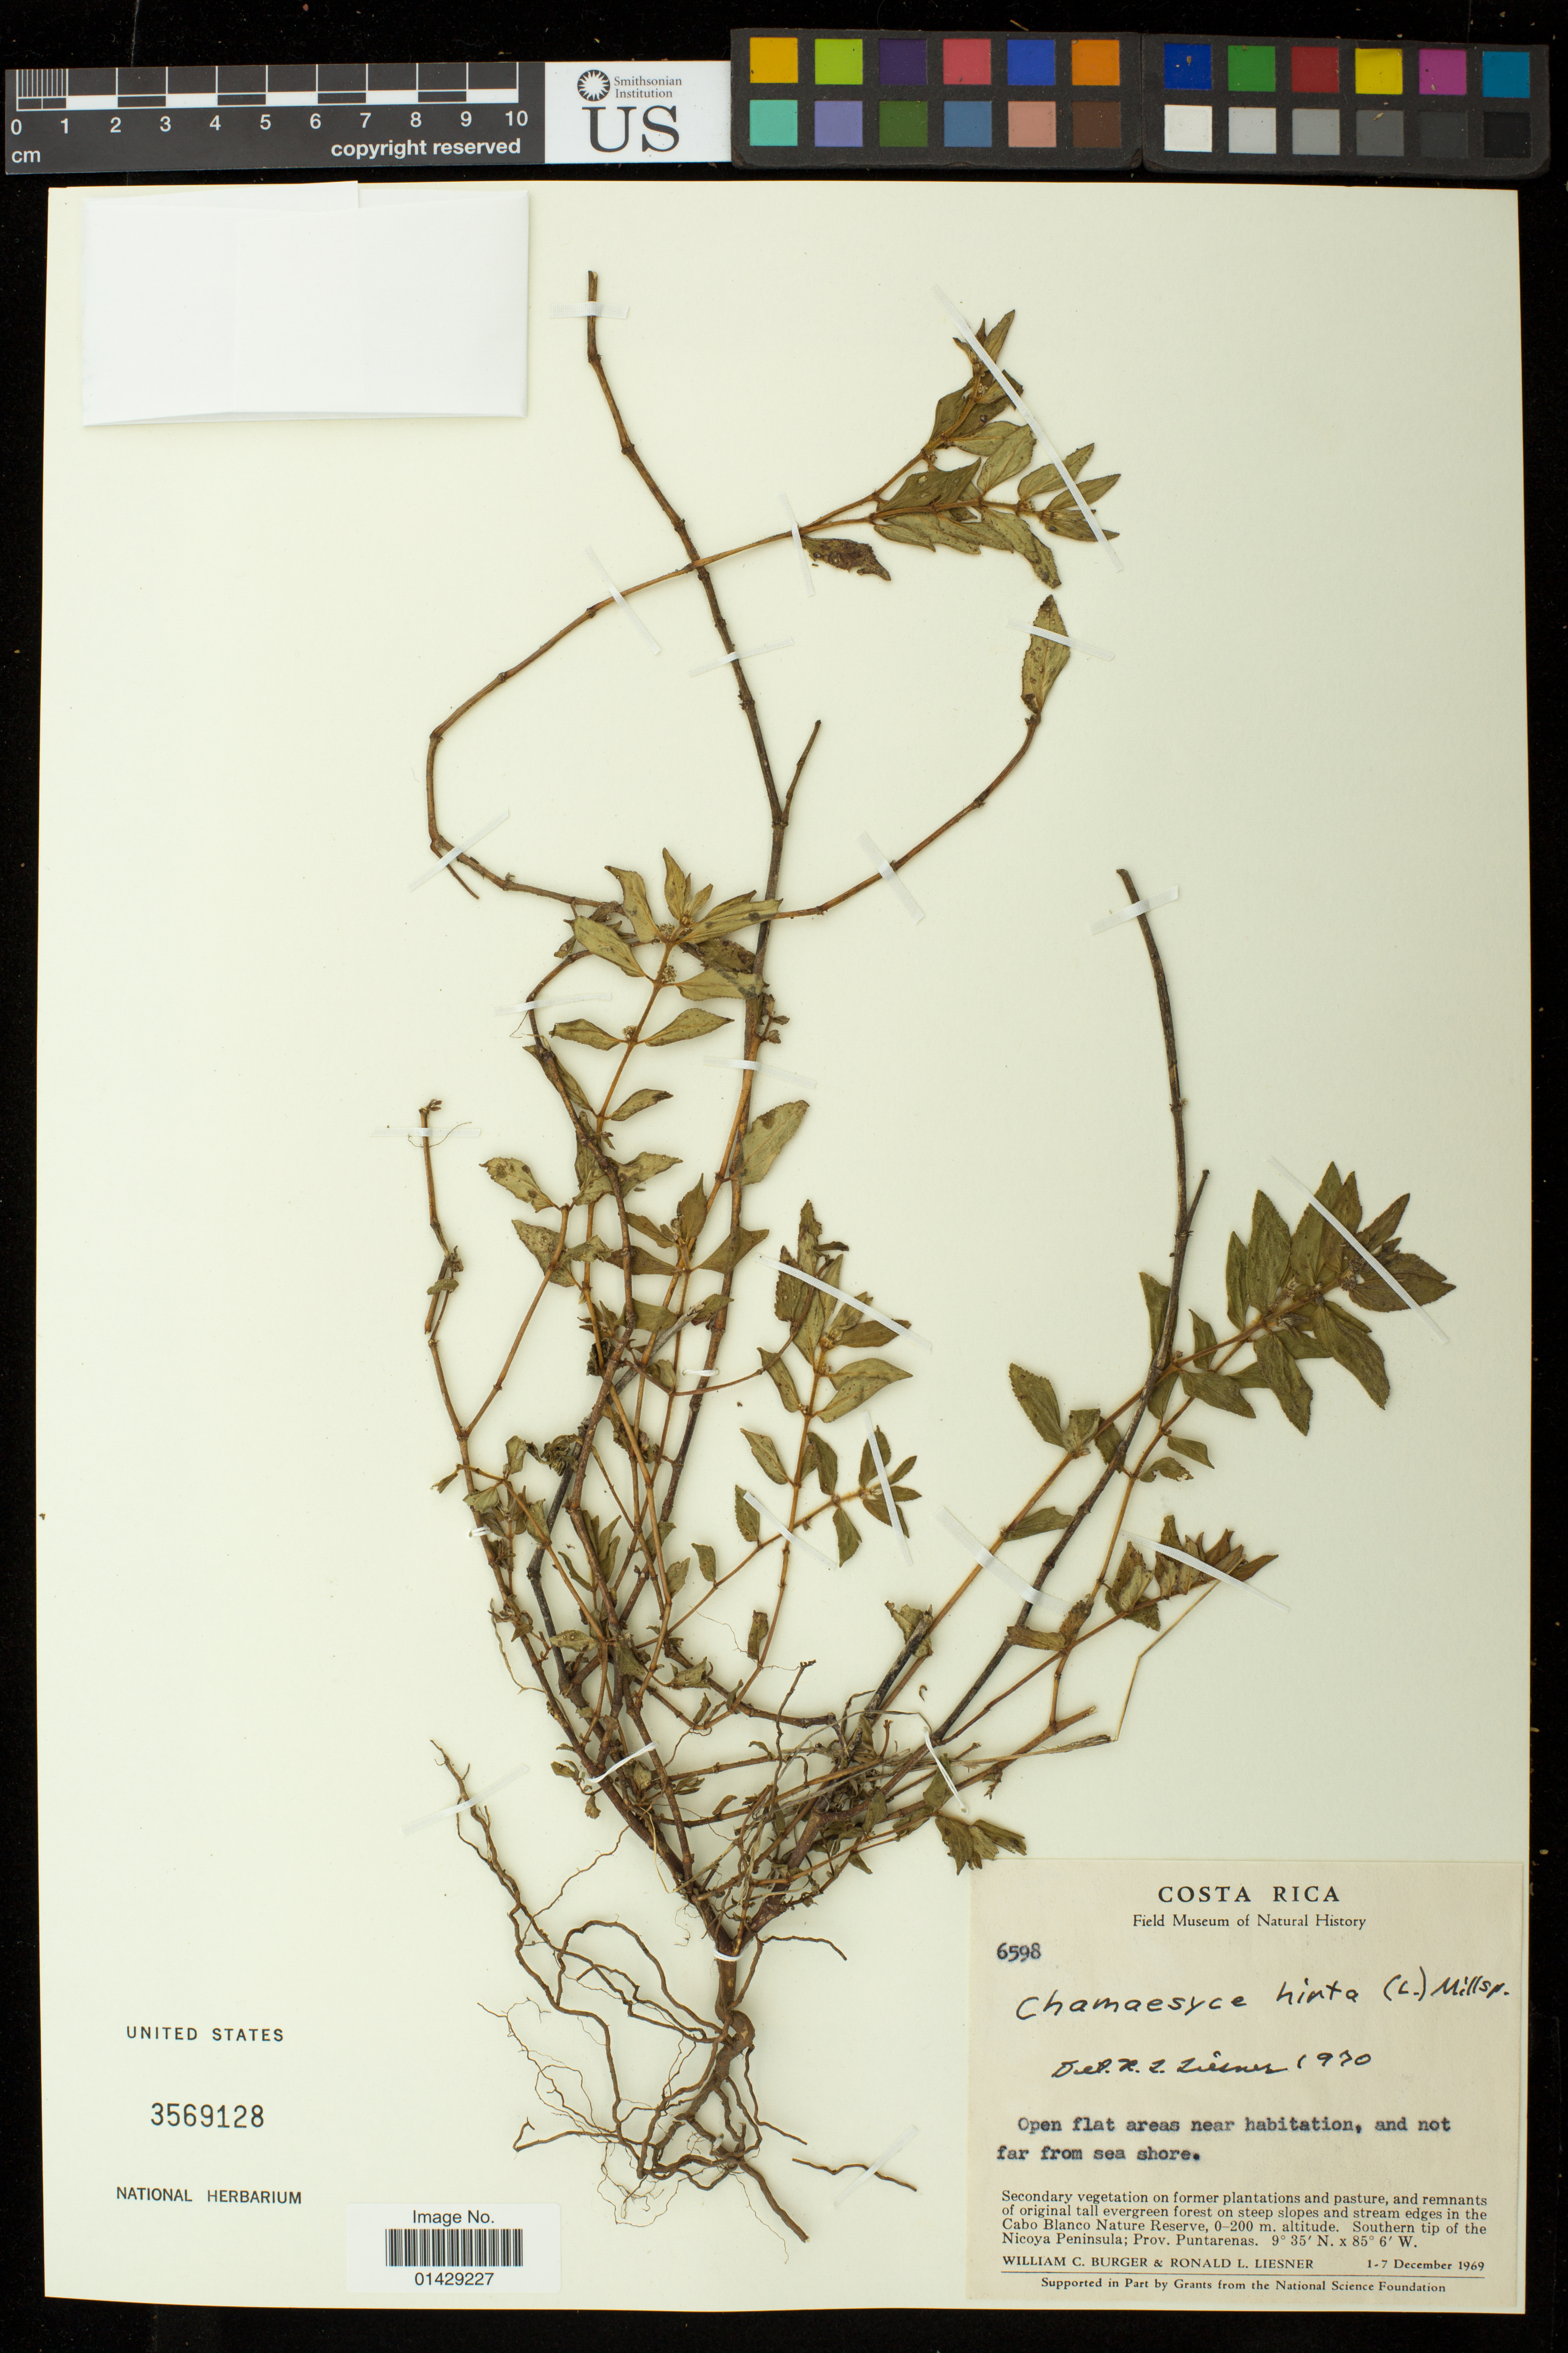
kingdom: Plantae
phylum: Tracheophyta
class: Magnoliopsida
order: Malpighiales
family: Euphorbiaceae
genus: Euphorbia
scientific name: Euphorbia hirta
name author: L.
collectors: W. Burger & R. L. Liesner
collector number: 6598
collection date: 1969-12-01/1969-12-07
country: Costa Rica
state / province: Puntarenas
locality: Cabo Blanco Nature Reserve; Southern tip of the Nicoya Peninsula.; Open flat areas near habitation, and not far from sea shore.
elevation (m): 0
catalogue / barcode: US 3569128